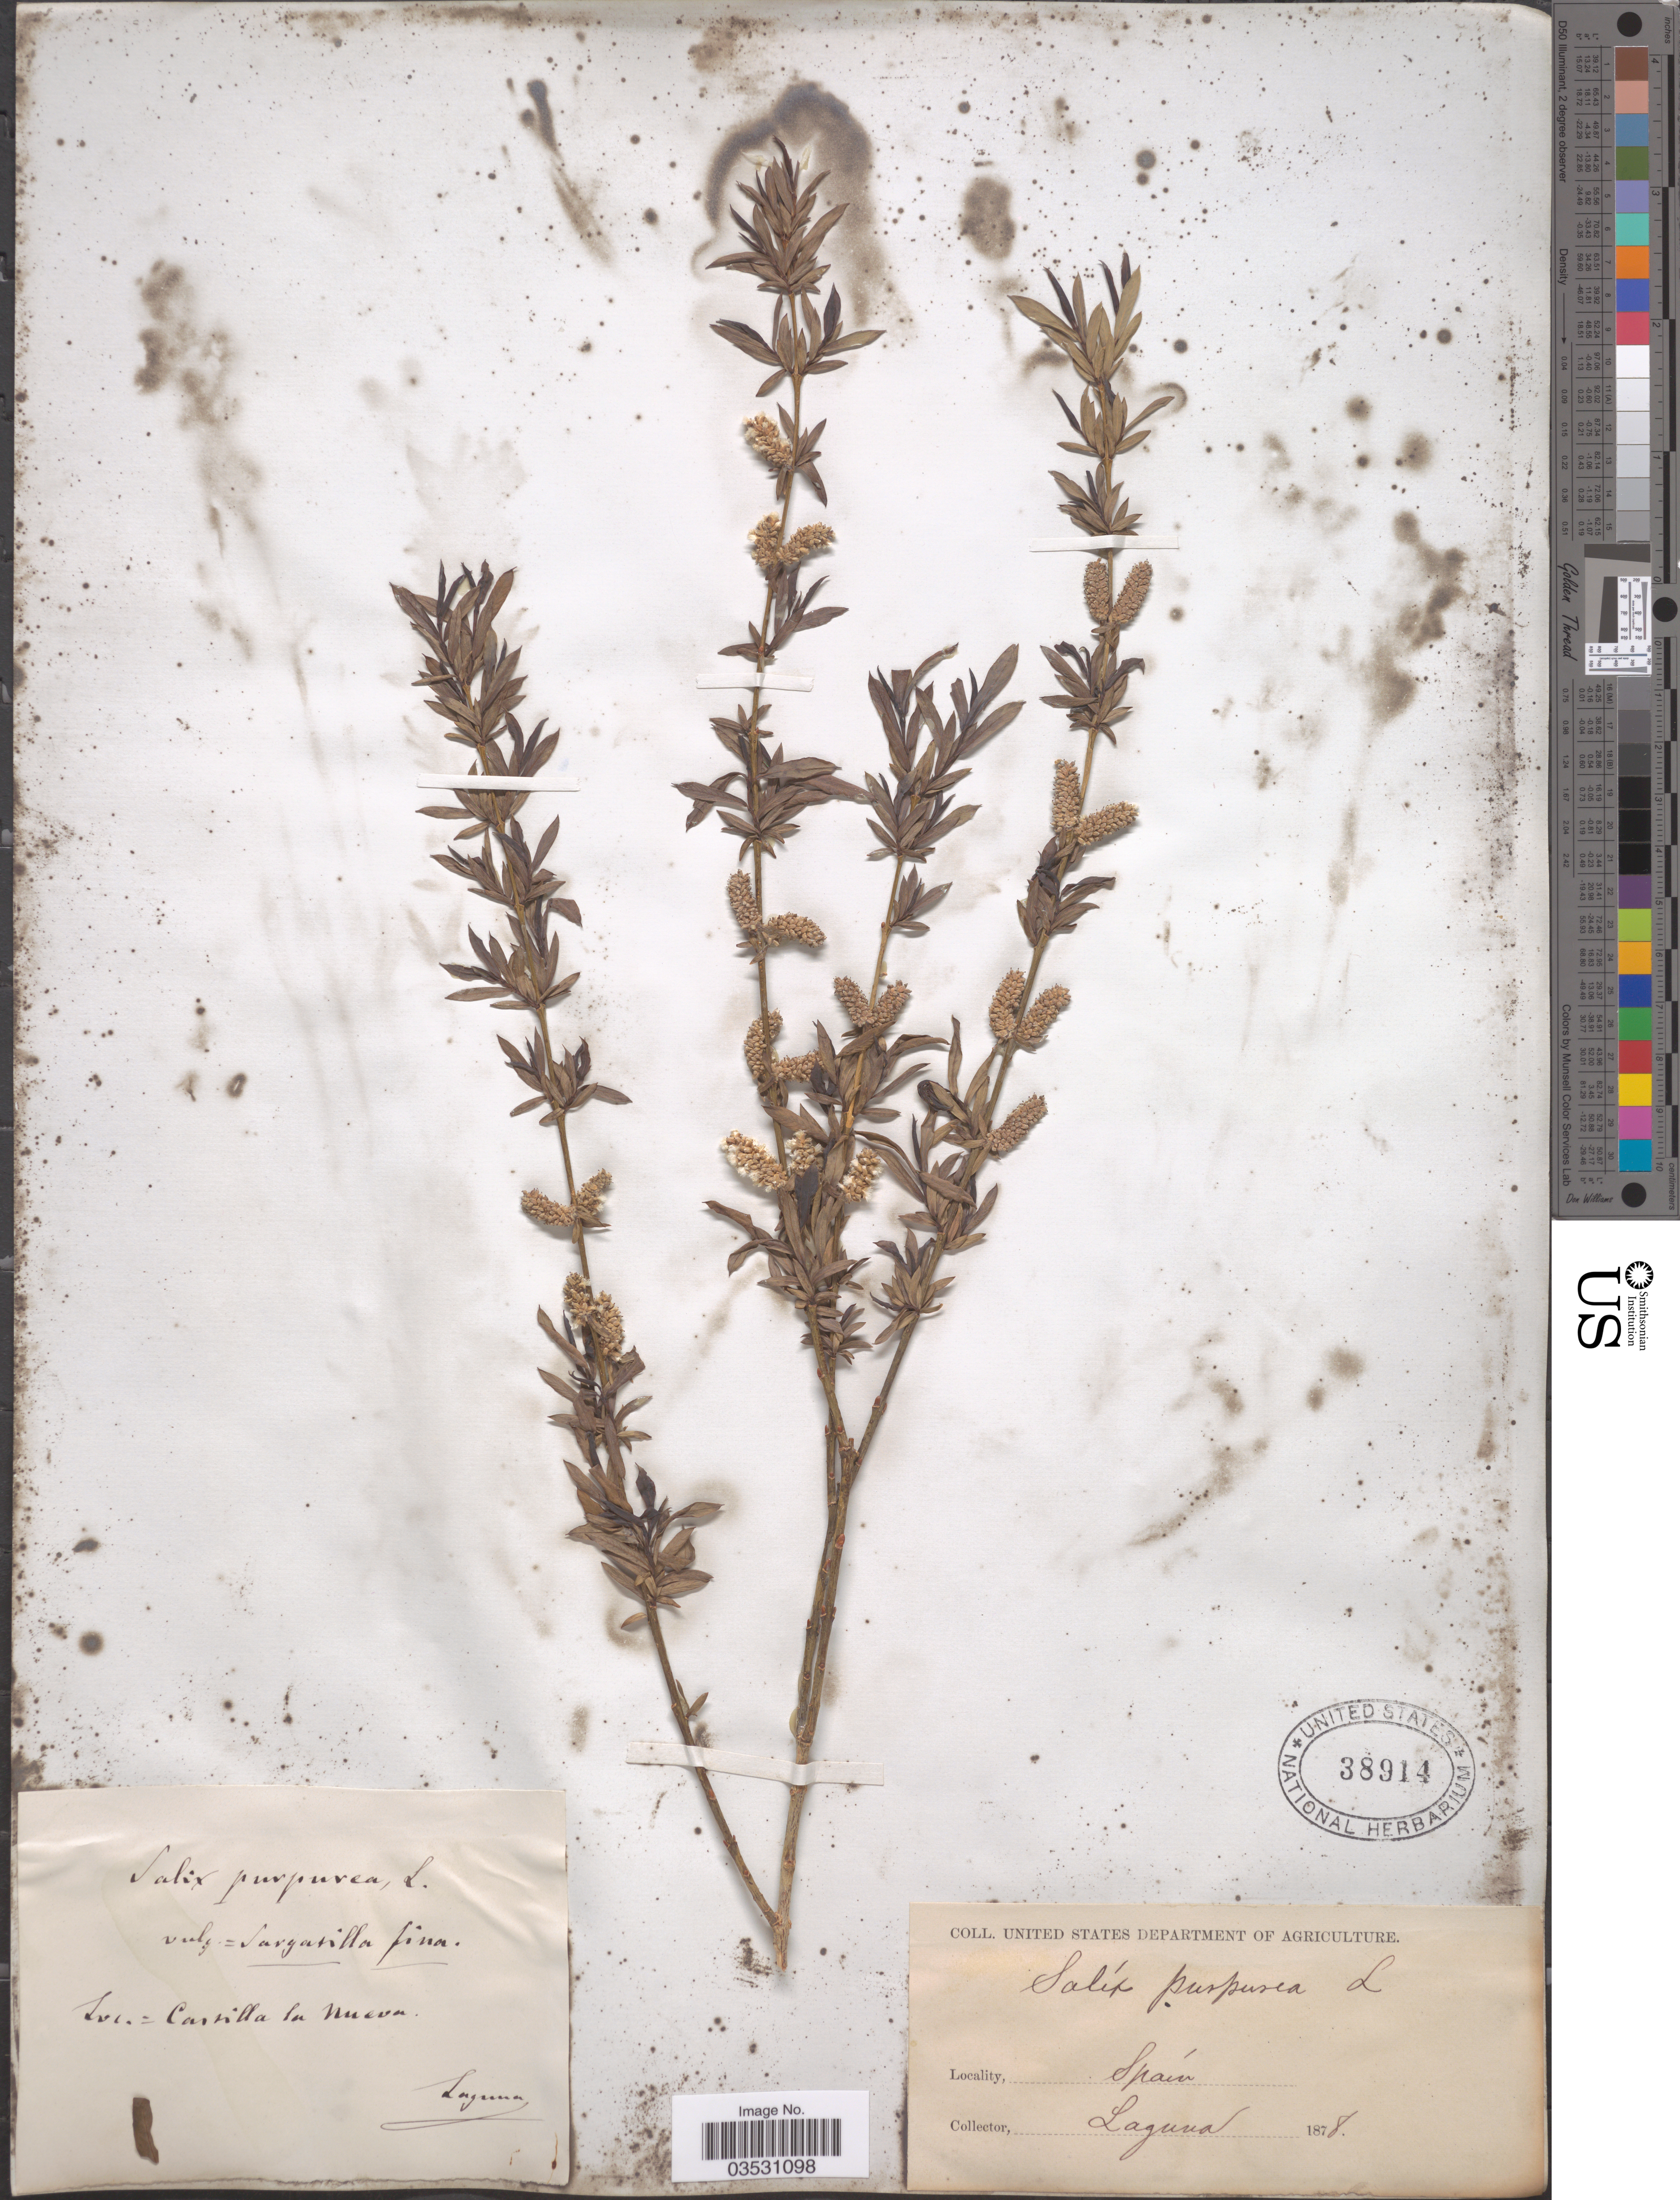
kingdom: Plantae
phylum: Tracheophyta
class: Magnoliopsida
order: Malpighiales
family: Salicaceae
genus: Salix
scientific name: Salix purpurea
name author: L.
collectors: -. Laguna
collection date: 1878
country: Spain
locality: Castilla la Nueva.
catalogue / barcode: US 38914